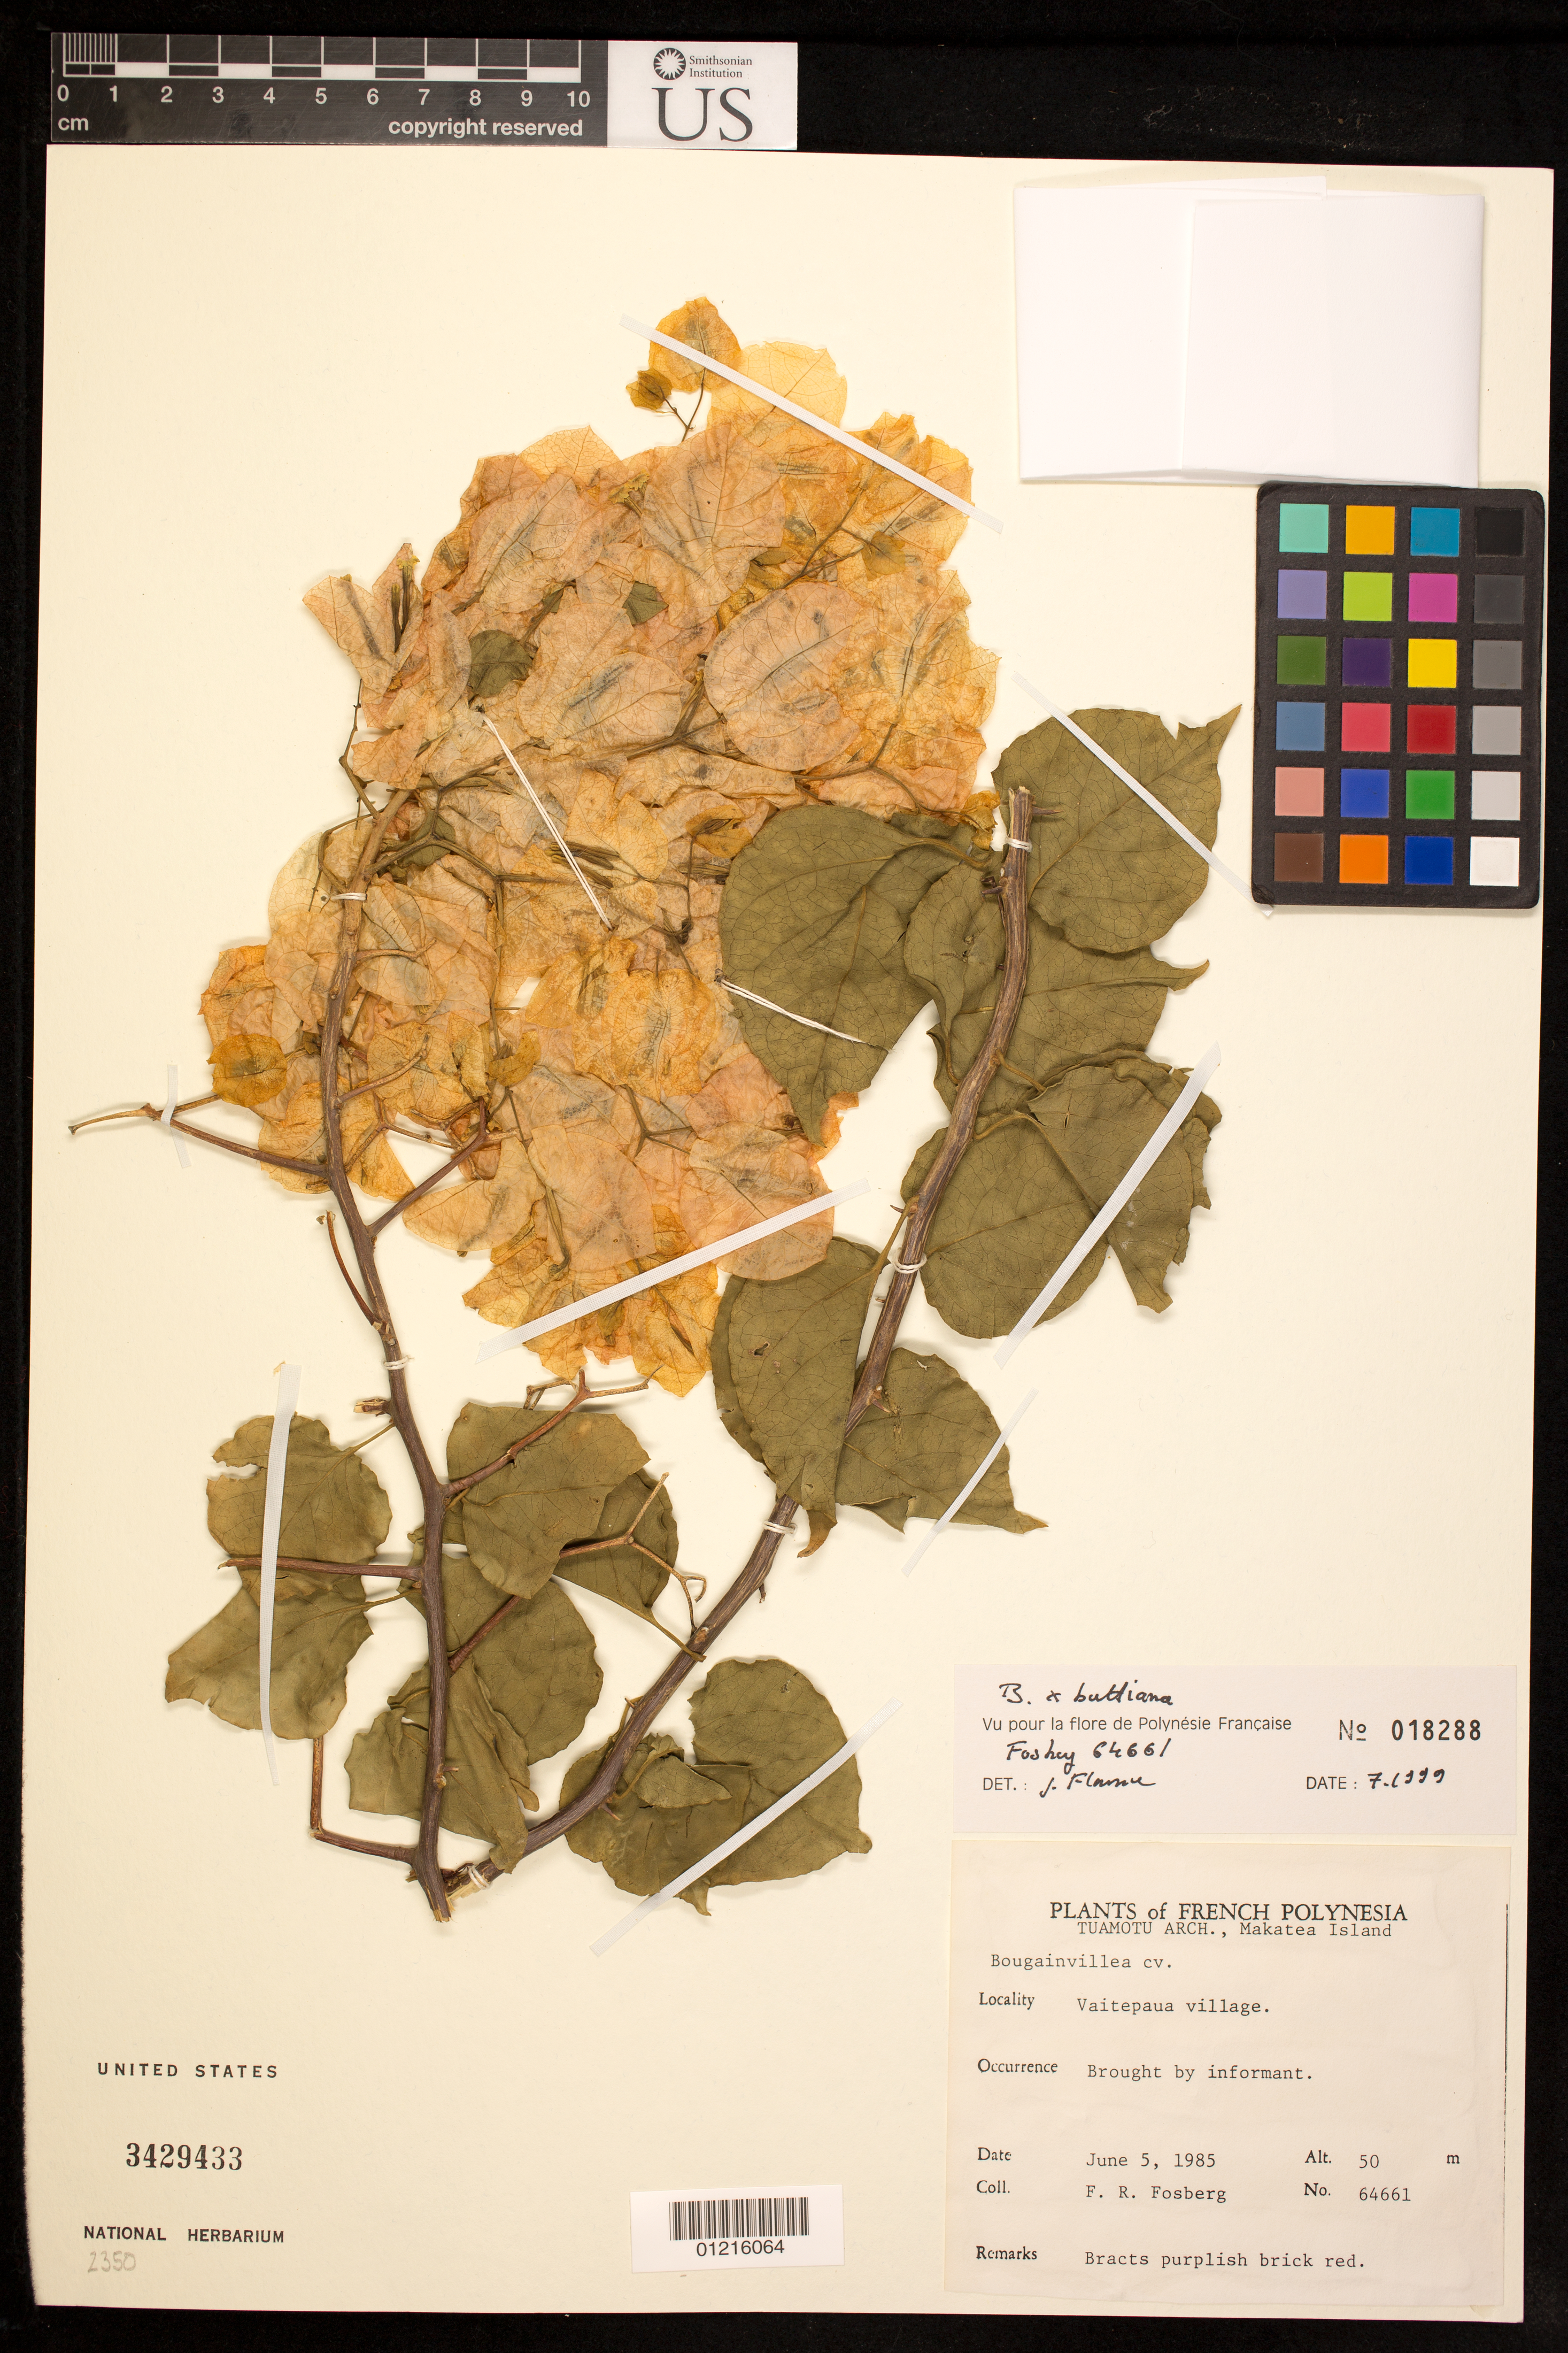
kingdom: Plantae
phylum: Tracheophyta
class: Magnoliopsida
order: Caryophyllales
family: Nyctaginaceae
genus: Bougainvillea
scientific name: Bougainvillea x buttiana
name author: Holttum & Standl.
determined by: Florence, J.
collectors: F. R. Fosberg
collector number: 64661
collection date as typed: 05 Jun 1985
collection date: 1985-06-05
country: French Polynesia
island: Makatea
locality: Vaitepaua village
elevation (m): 50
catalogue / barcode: US 3429433